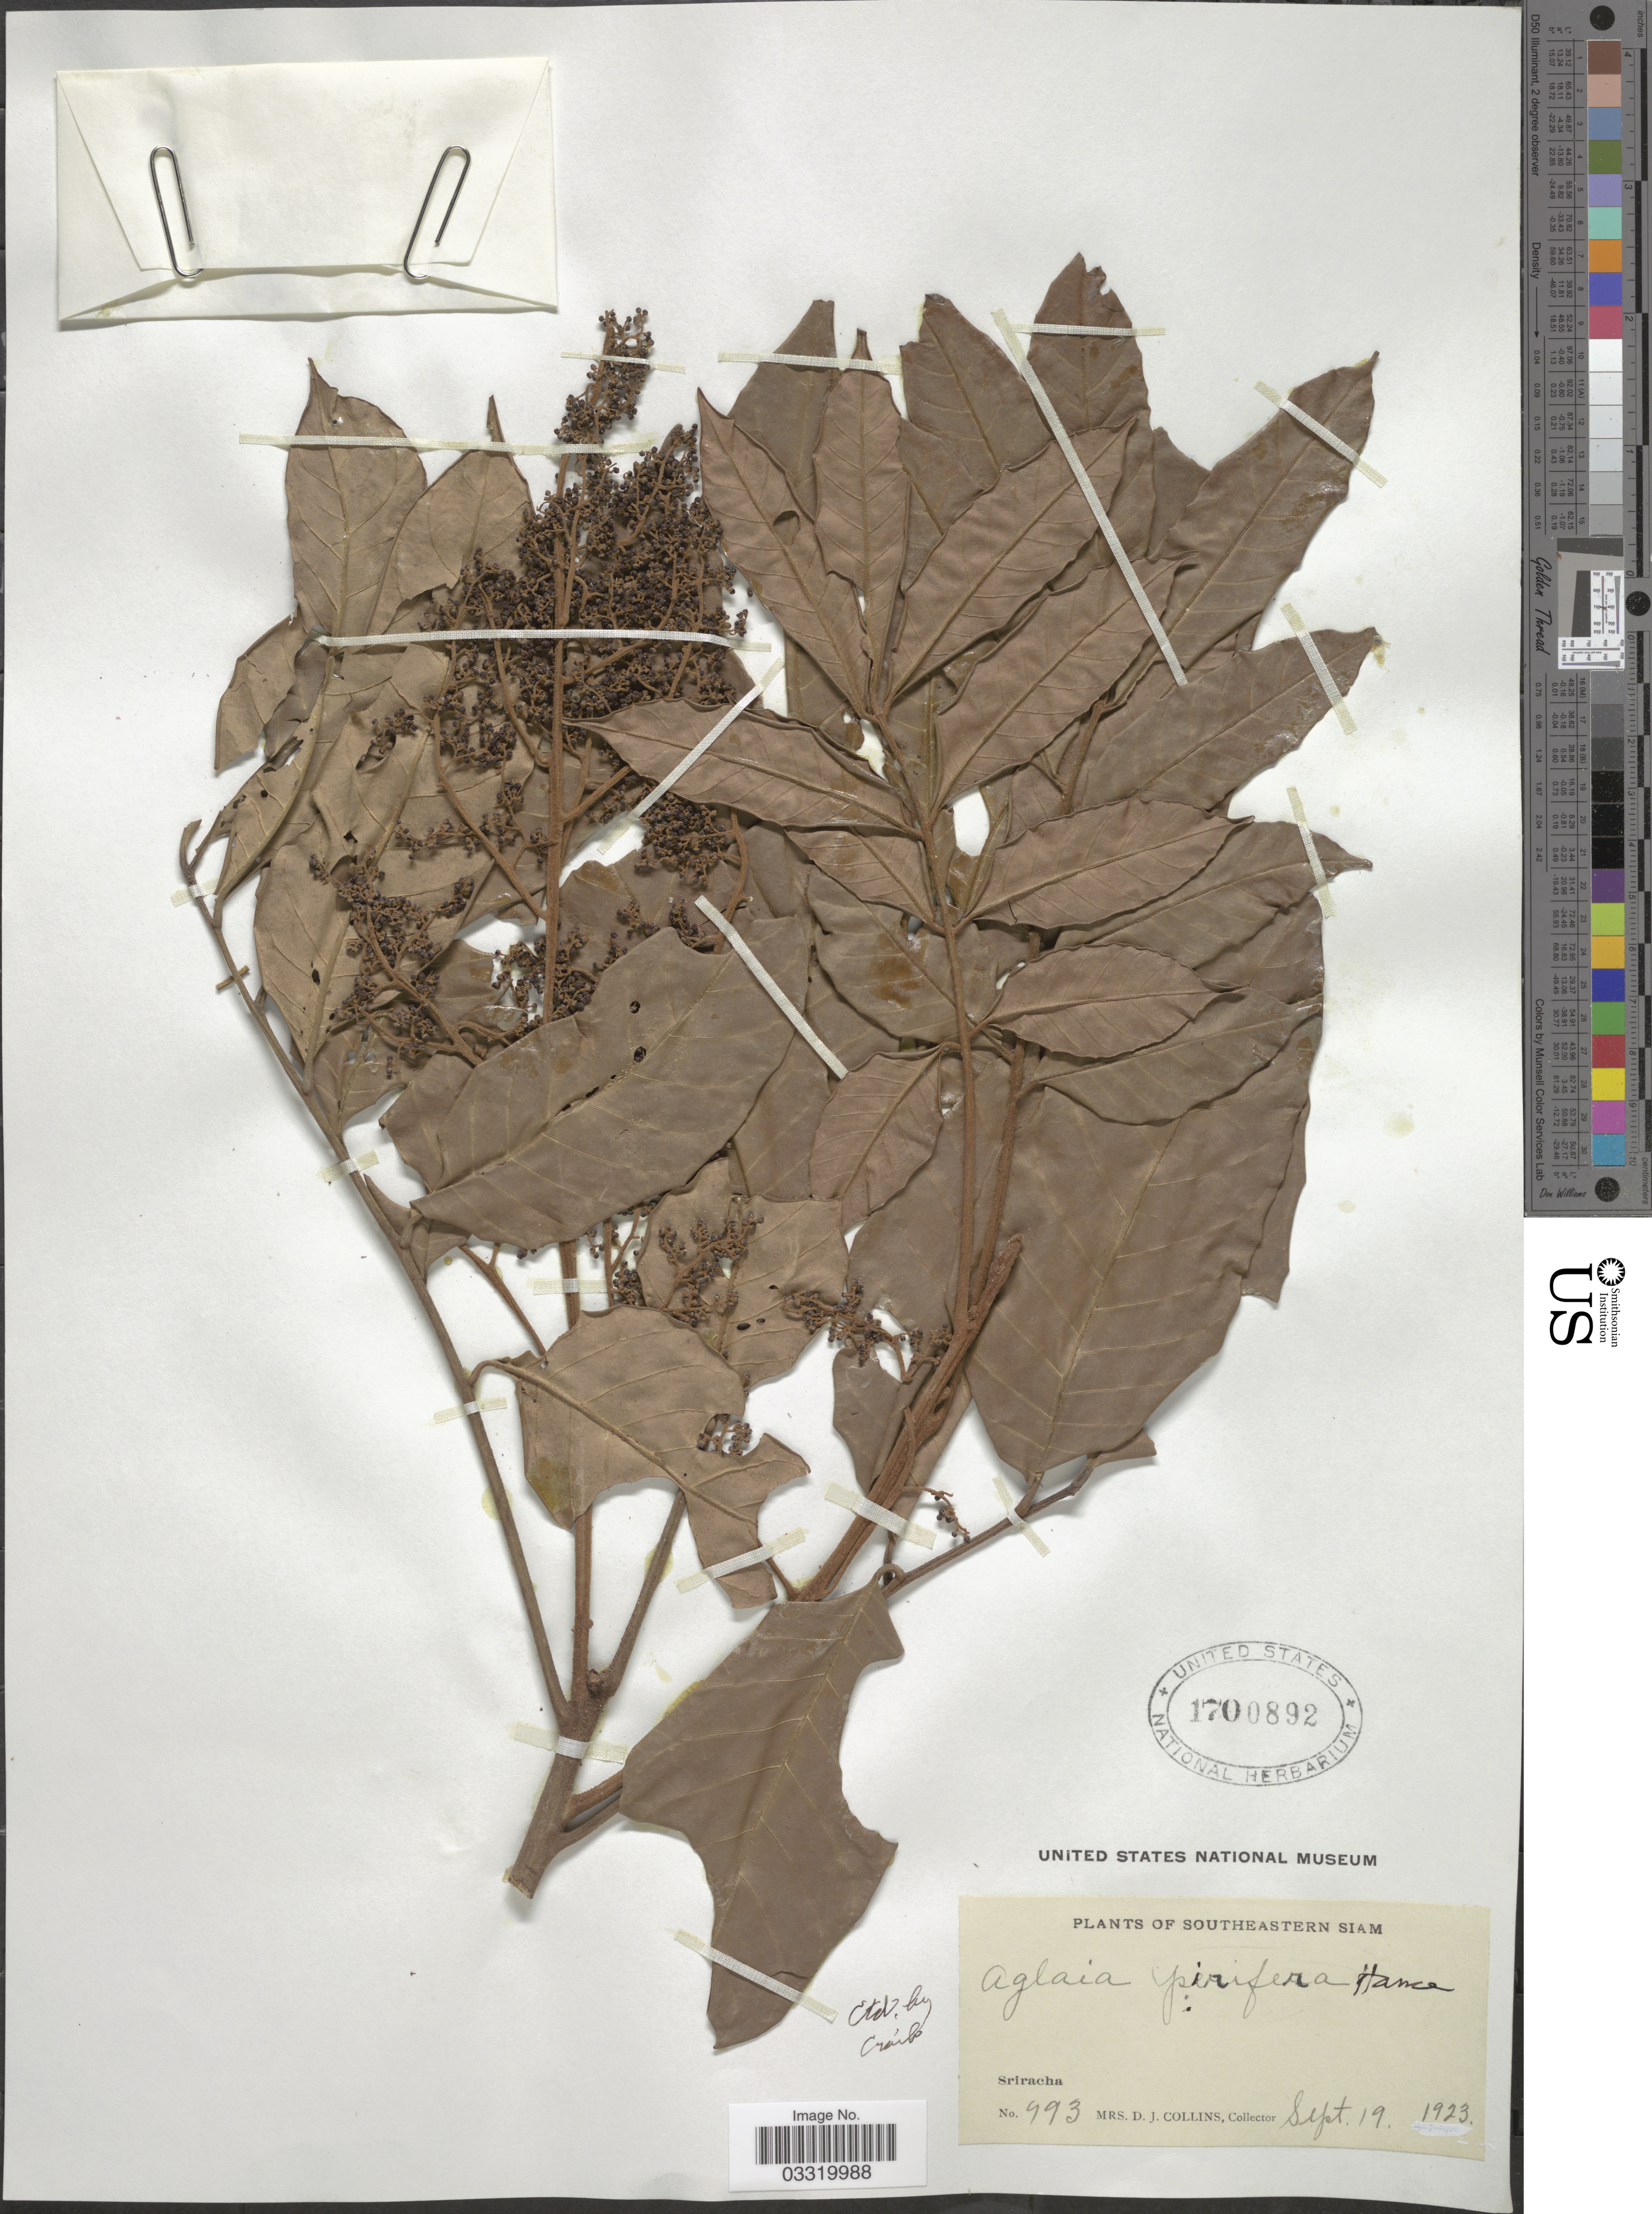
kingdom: Plantae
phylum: Tracheophyta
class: Magnoliopsida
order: Sapindales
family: Meliaceae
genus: Aglaia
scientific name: Aglaia edulis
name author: (Roxb.) Wall.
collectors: Mrs. D. J. Collins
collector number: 993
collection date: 1923-09-19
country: Thailand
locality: Southeastern Siam. Sriracha.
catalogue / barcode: US 1700892